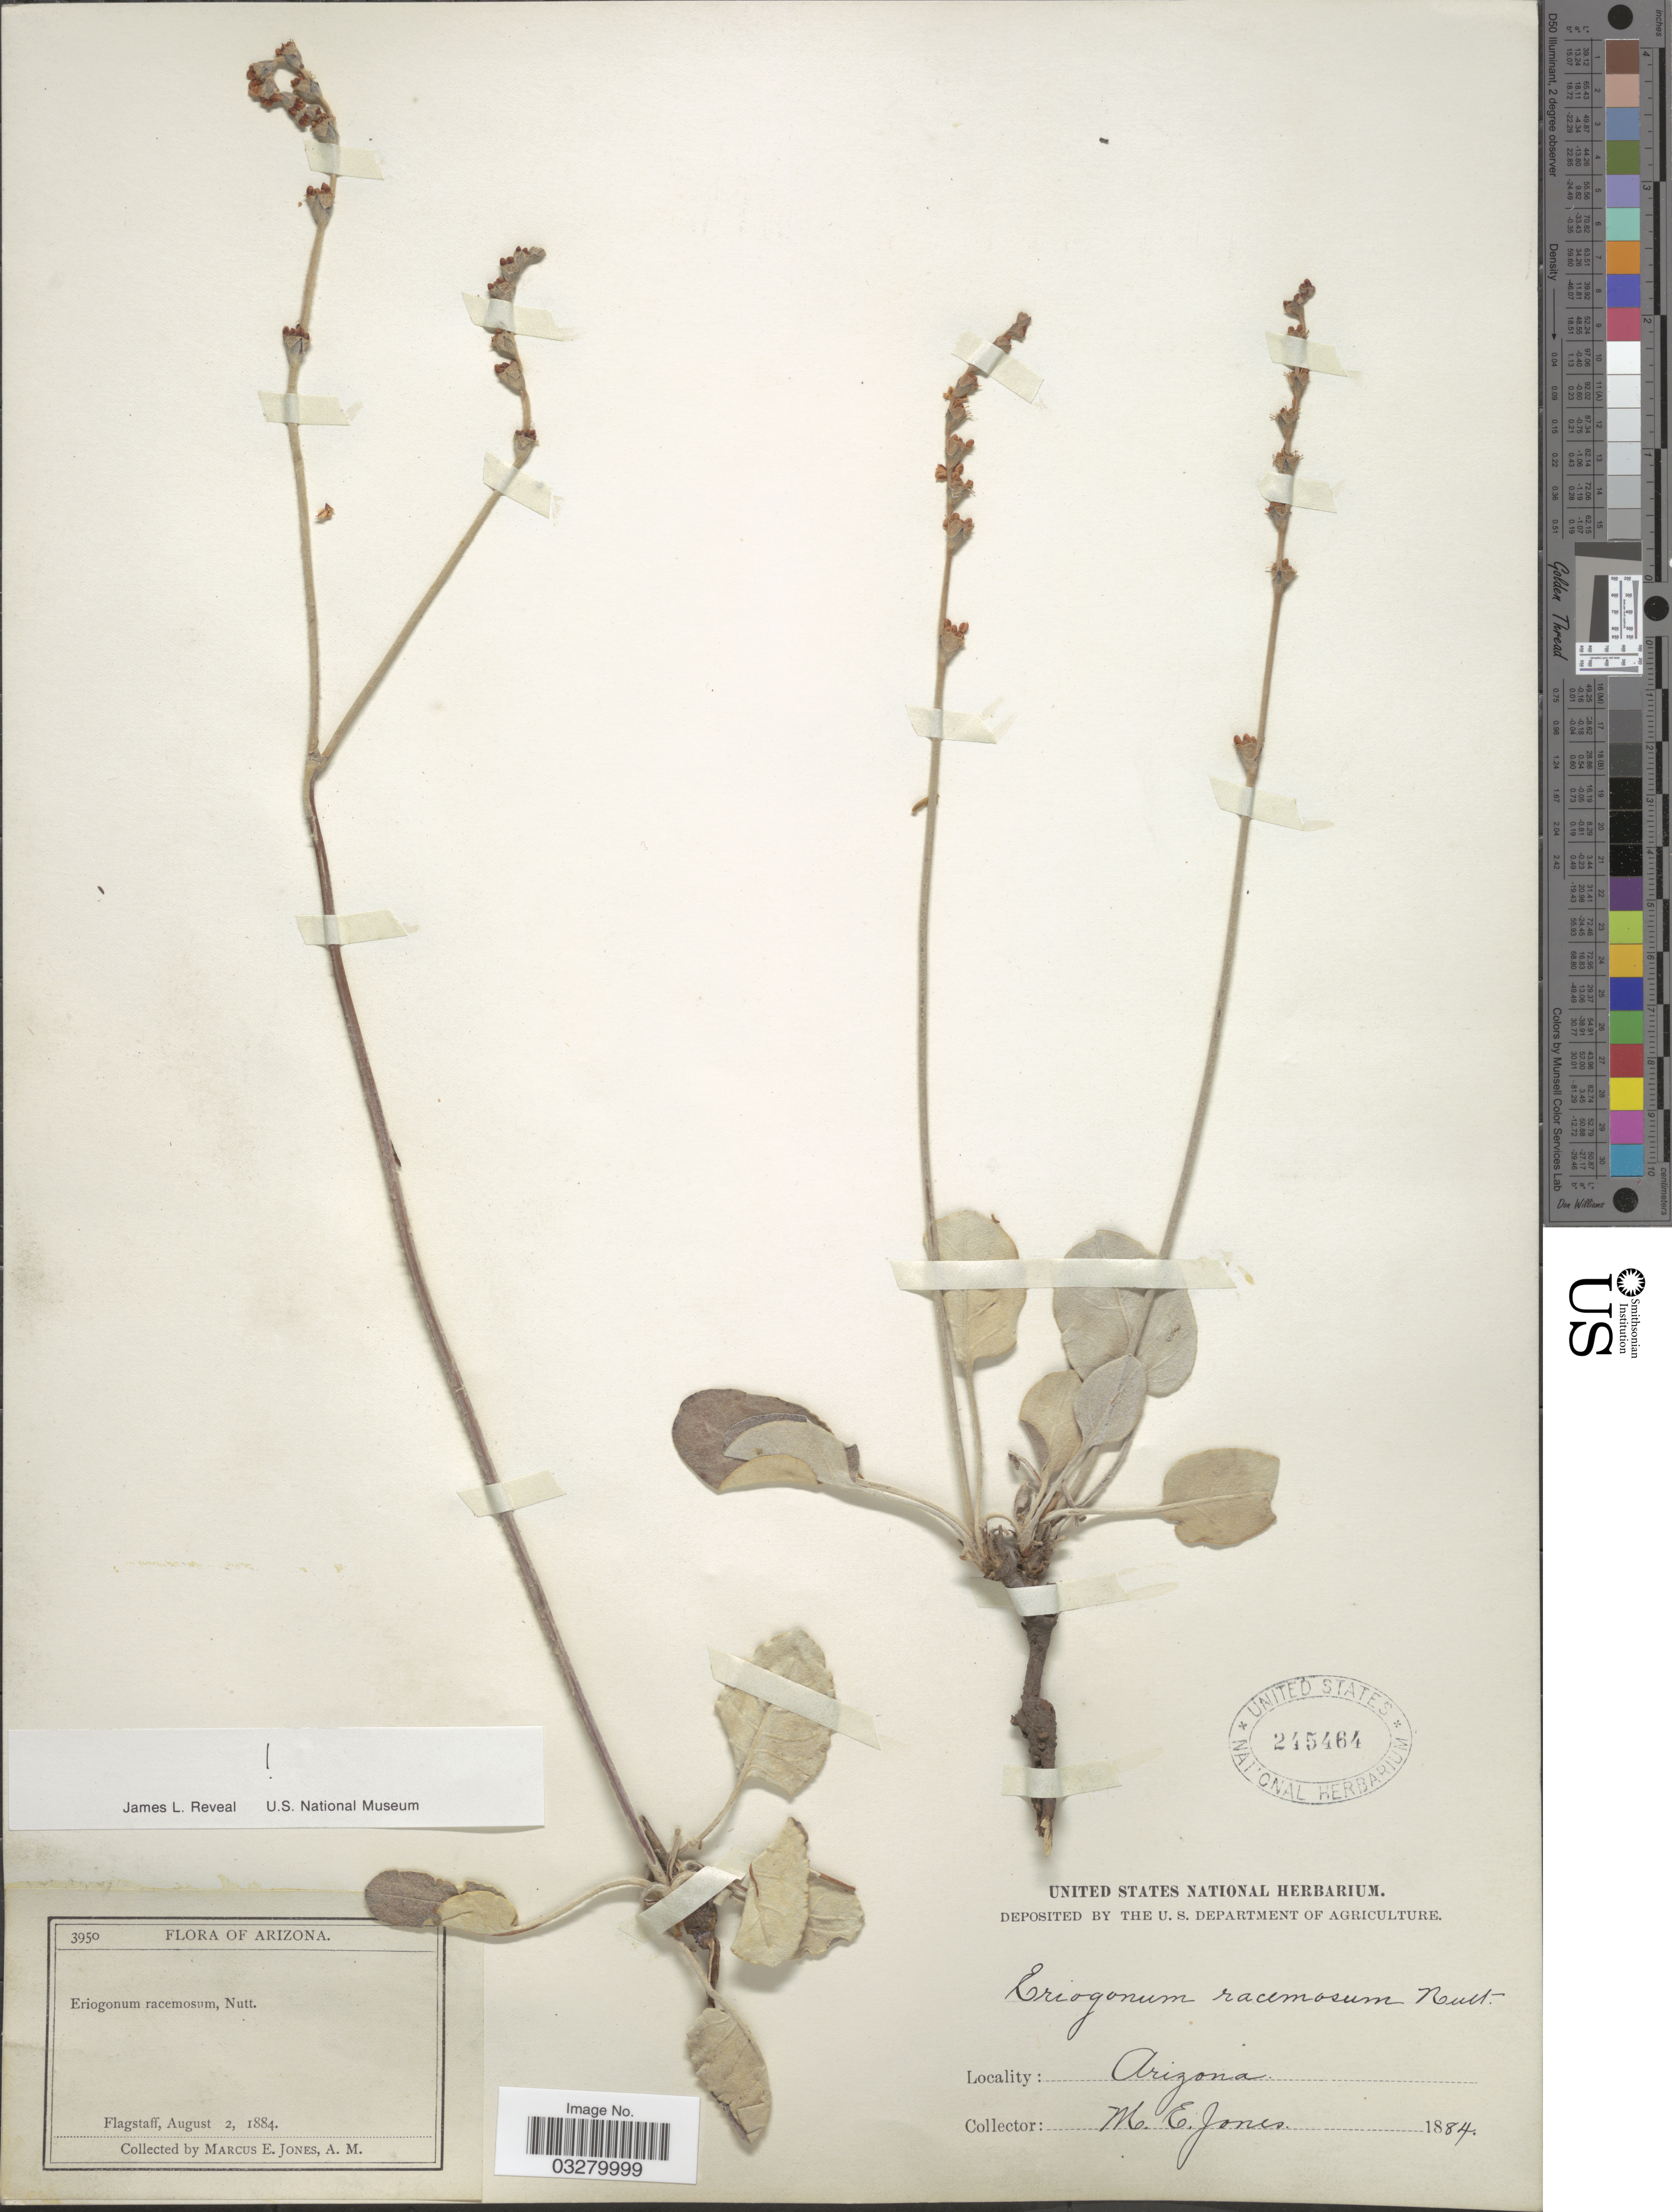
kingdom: Plantae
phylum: Tracheophyta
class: Magnoliopsida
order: Caryophyllales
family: Polygonaceae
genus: Eriogonum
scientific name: Eriogonum racemosum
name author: Nutt.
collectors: M. E. Jones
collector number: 3950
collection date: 1884-08-02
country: United States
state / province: Arizona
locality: Flagstaff.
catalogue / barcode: US 245464